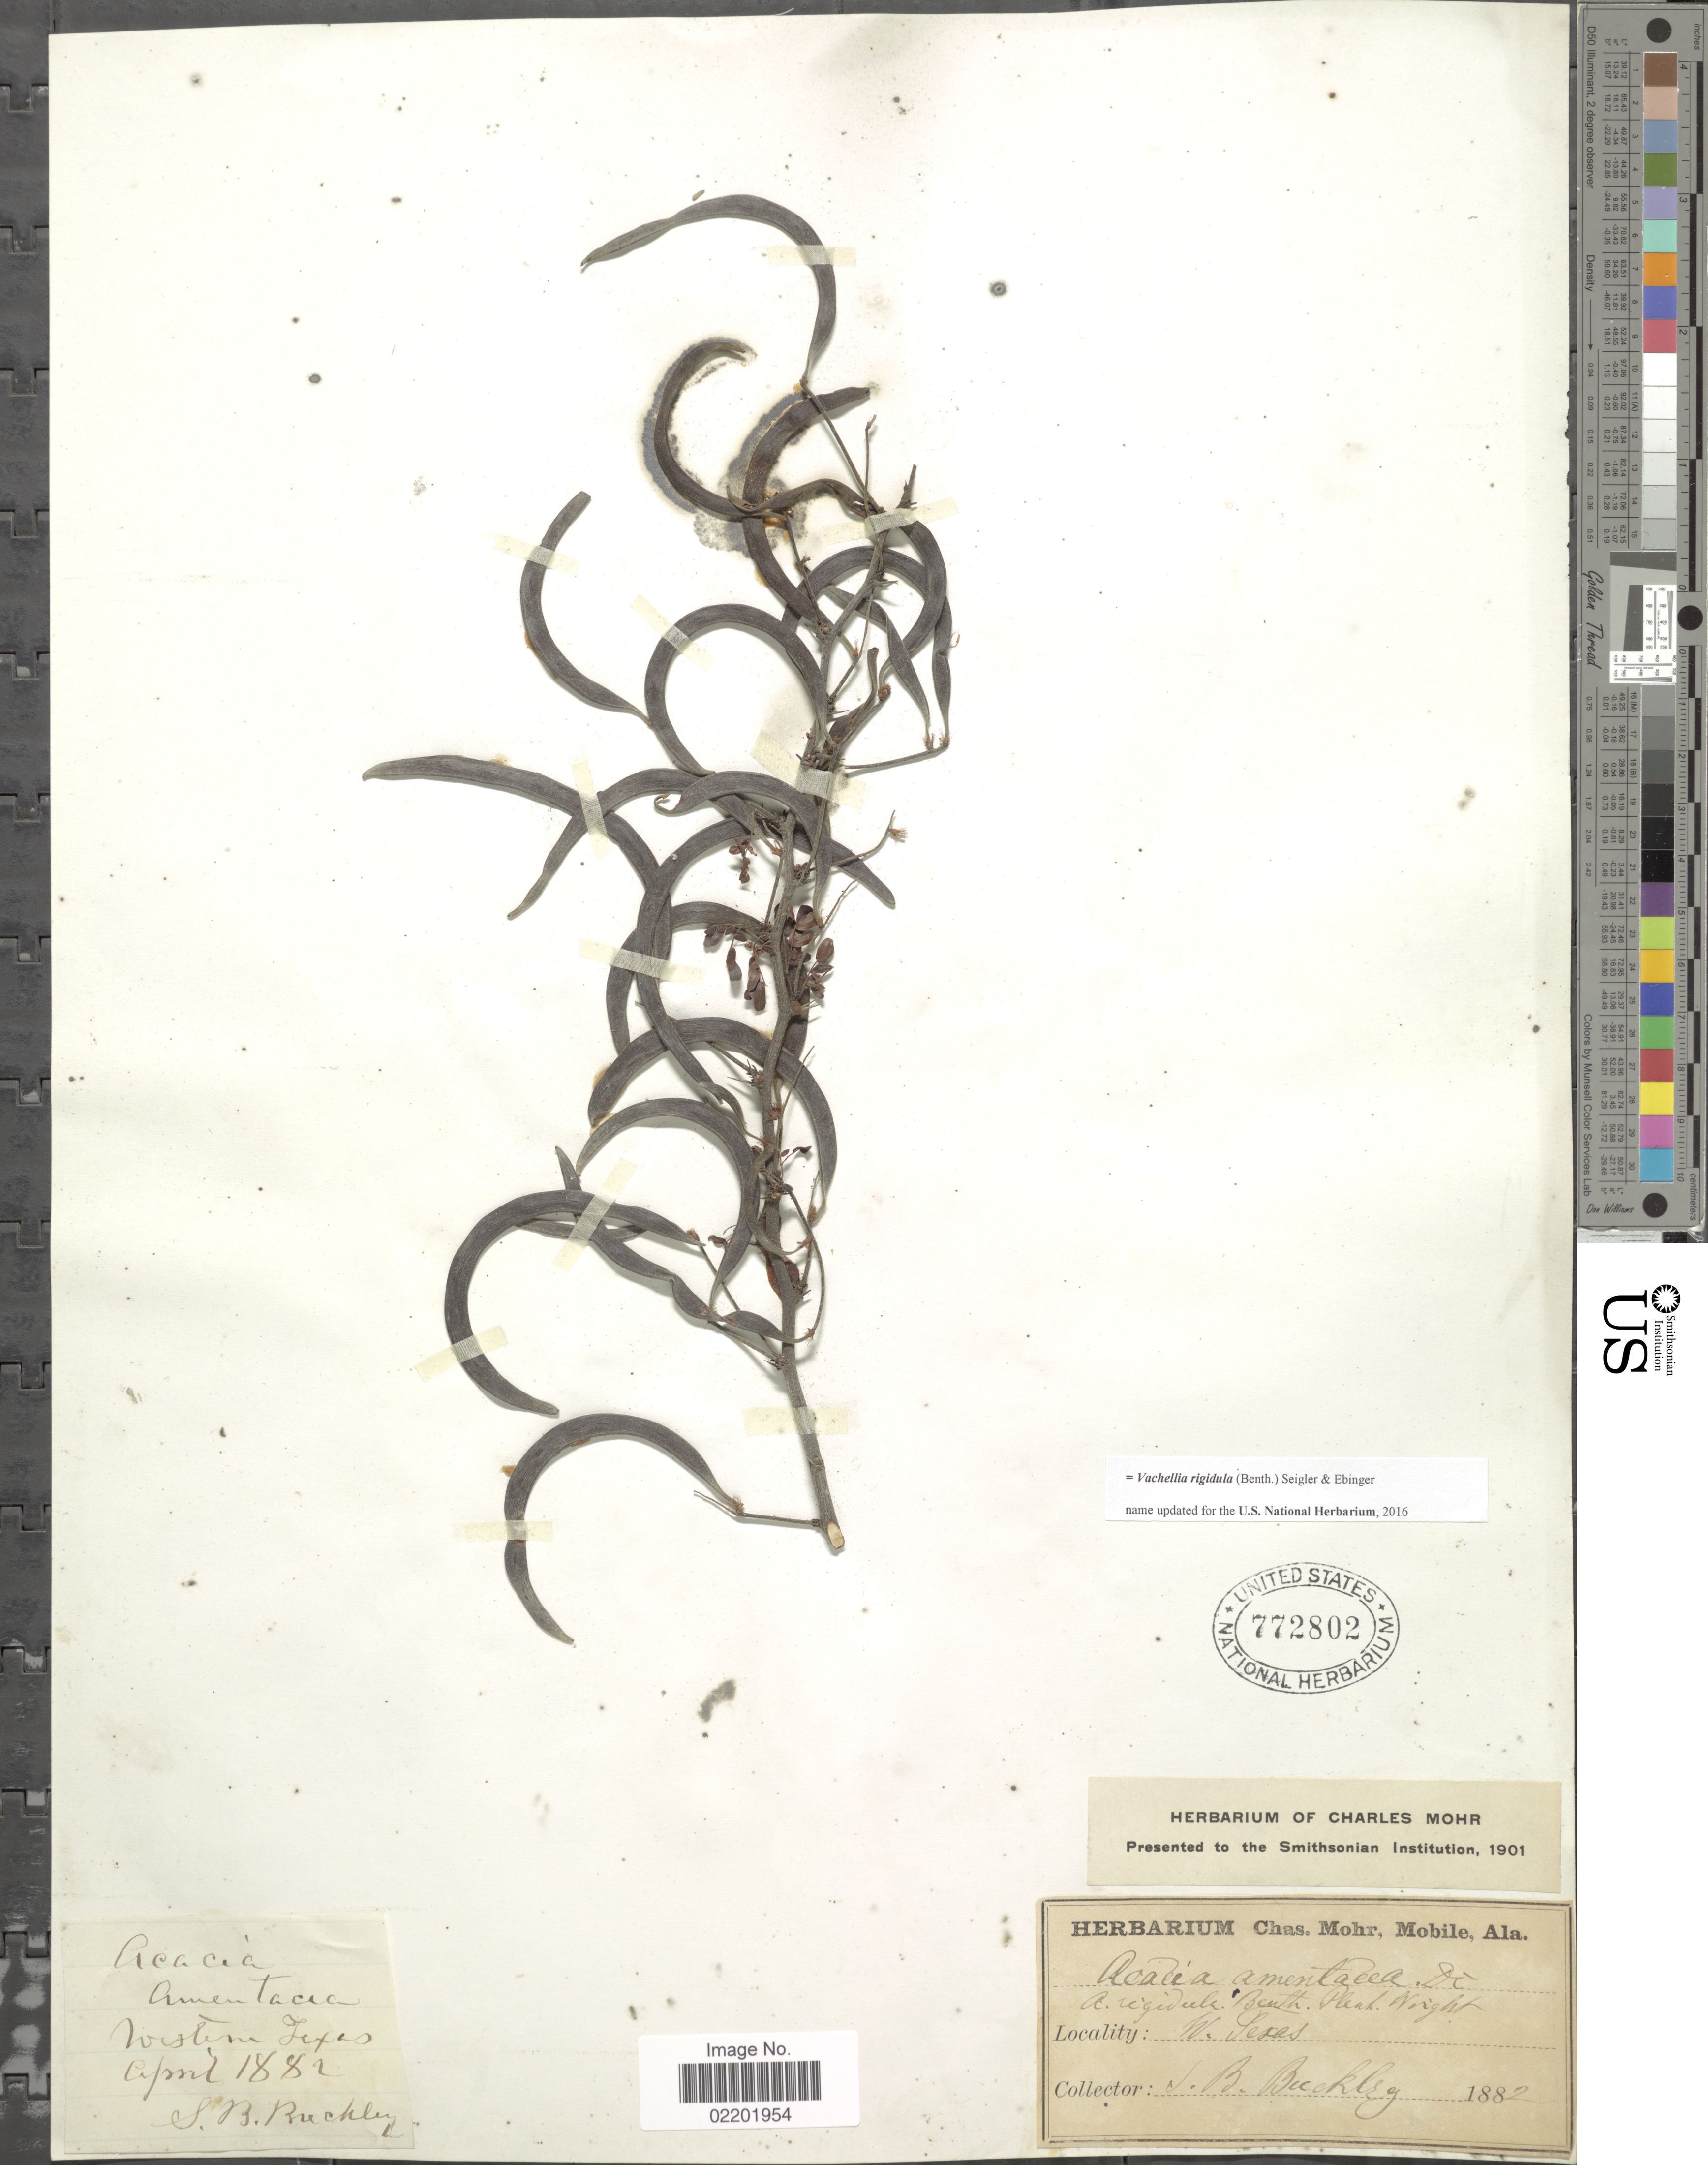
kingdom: Plantae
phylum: Tracheophyta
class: Magnoliopsida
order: Fabales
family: Fabaceae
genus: Vachellia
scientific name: Vachellia rigidula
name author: (Benth.) Seigler & Ebinger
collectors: S. B. Buckley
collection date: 1882-04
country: United States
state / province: Texas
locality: Western Texas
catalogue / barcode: US 772802